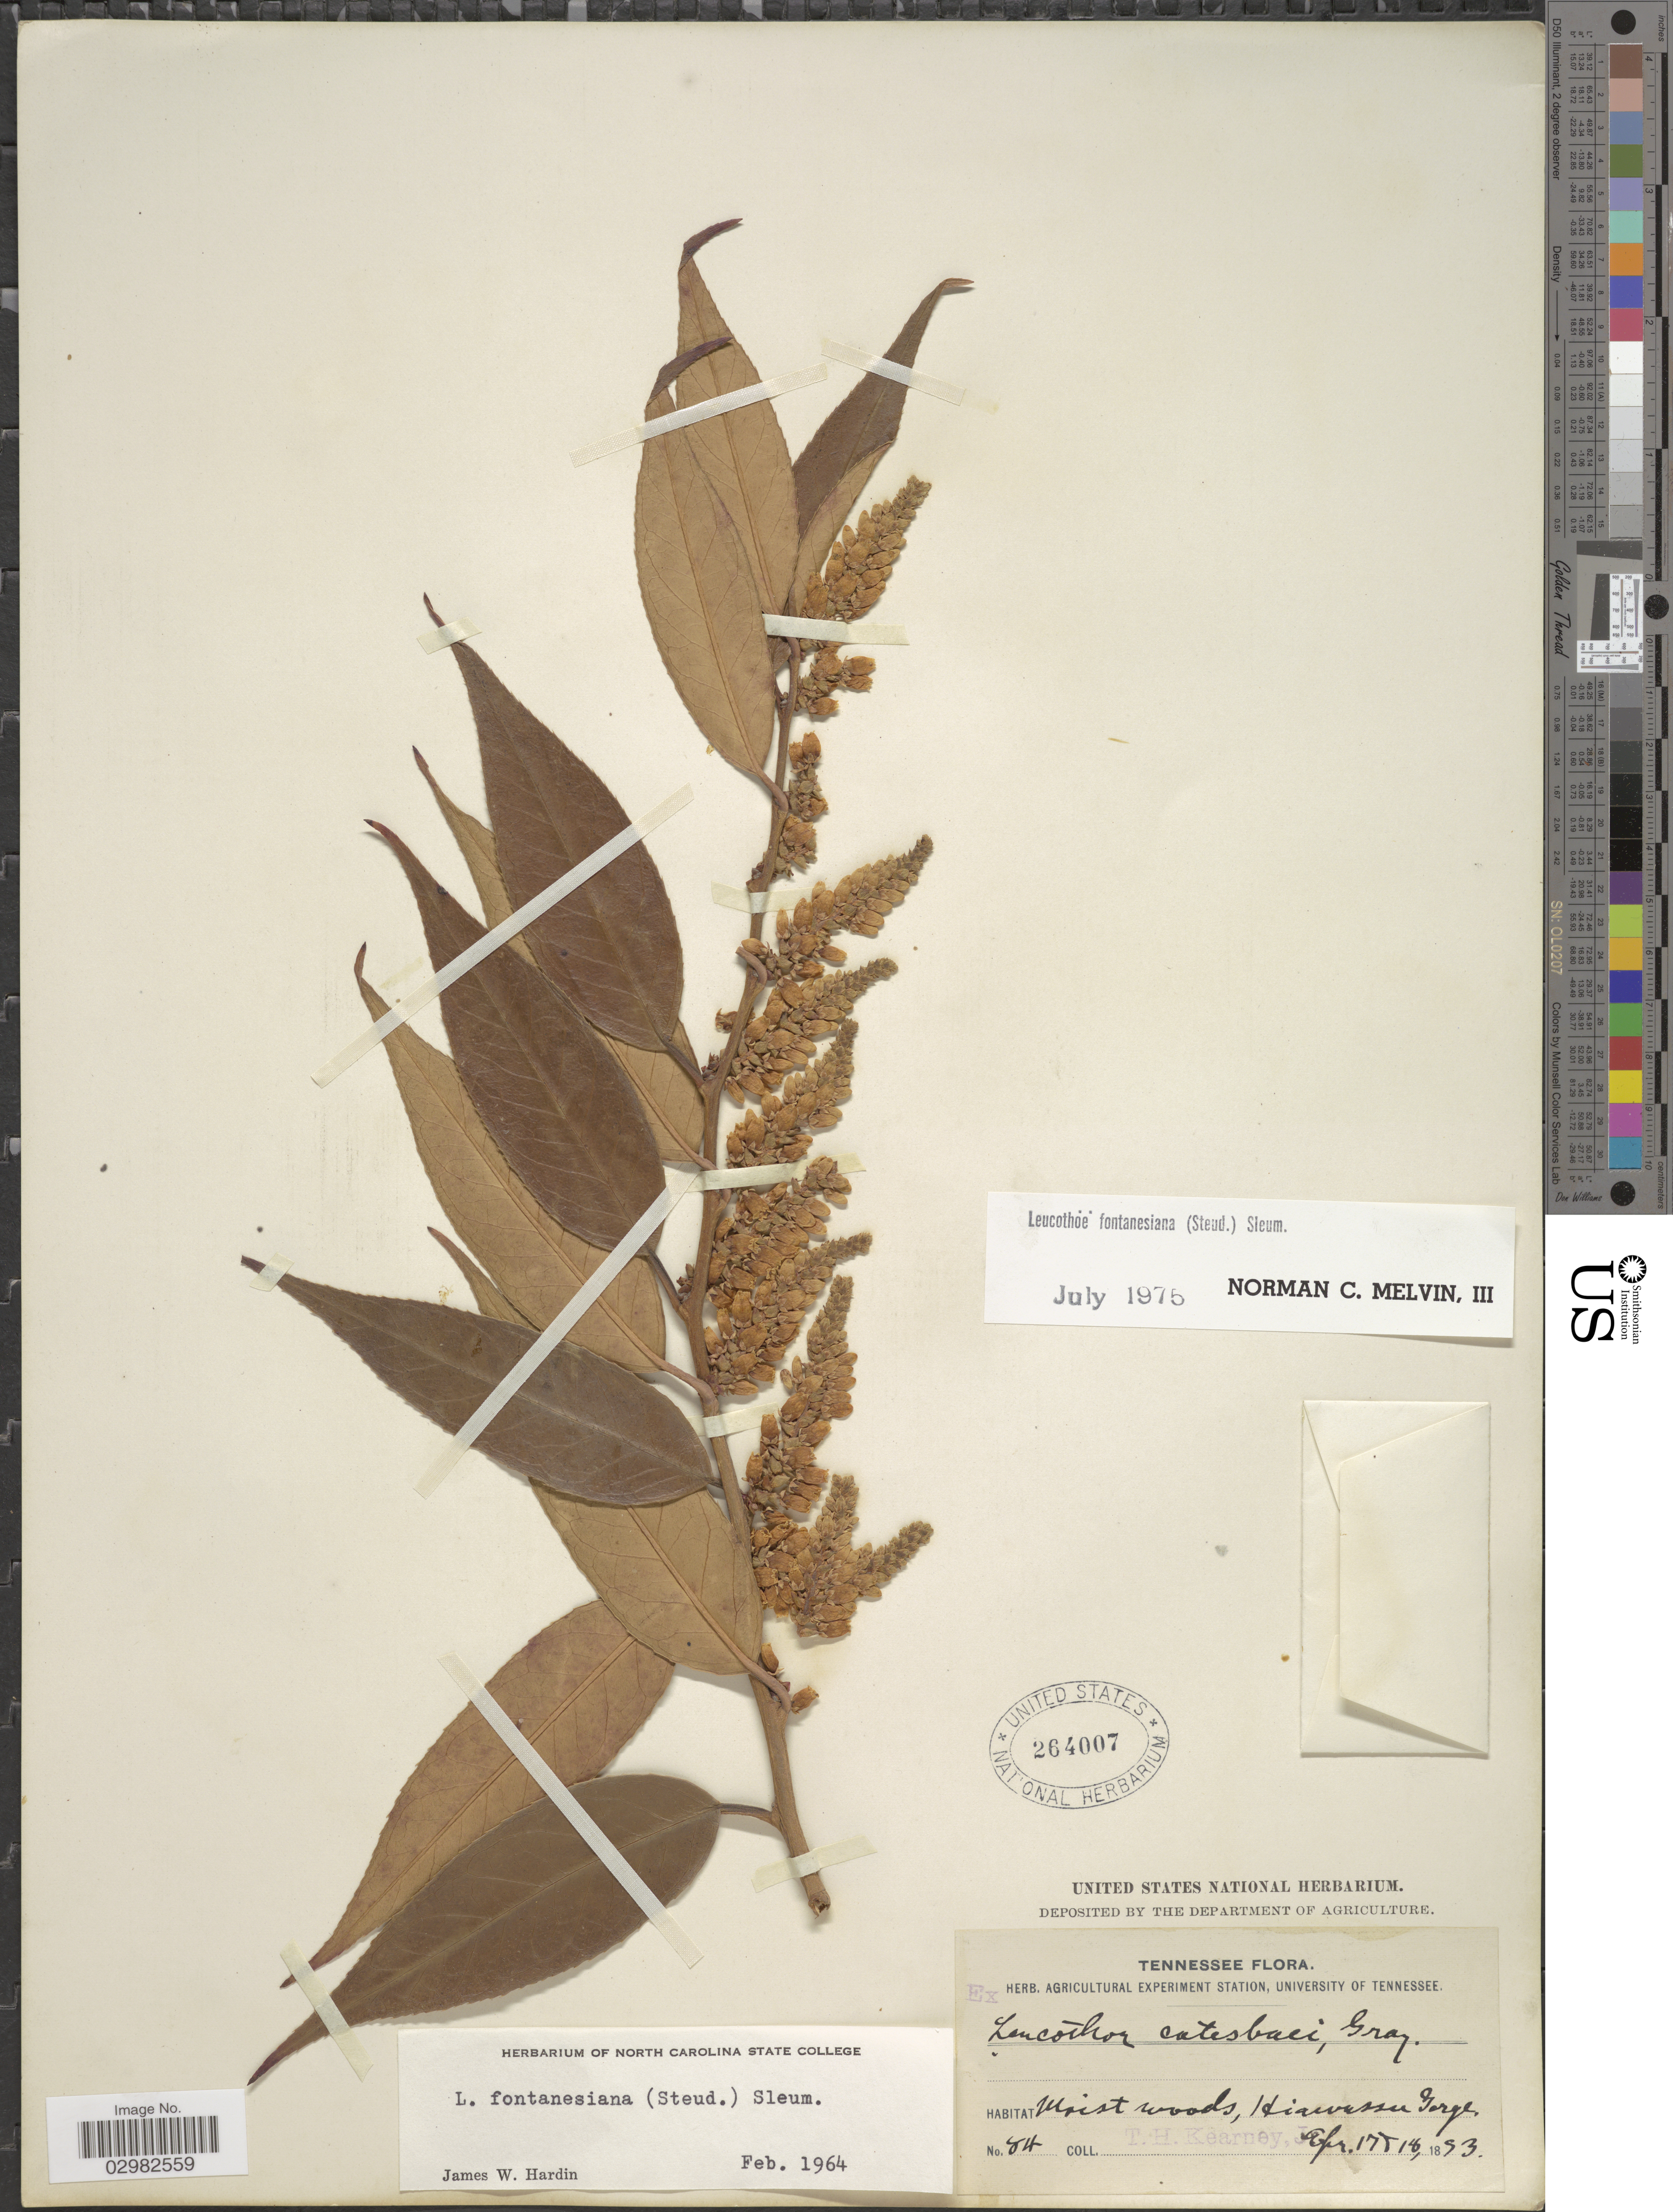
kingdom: Plantae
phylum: Tracheophyta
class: Magnoliopsida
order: Ericales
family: Ericaceae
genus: Leucothoe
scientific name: Leucothoë fontanesiana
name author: (Steud.) Sleumer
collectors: T. H. Kearney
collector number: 84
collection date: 1893-04-17/1893-04-18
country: United States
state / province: Tennessee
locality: Moist woods, Hiawassee Gorge.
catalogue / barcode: US 264007